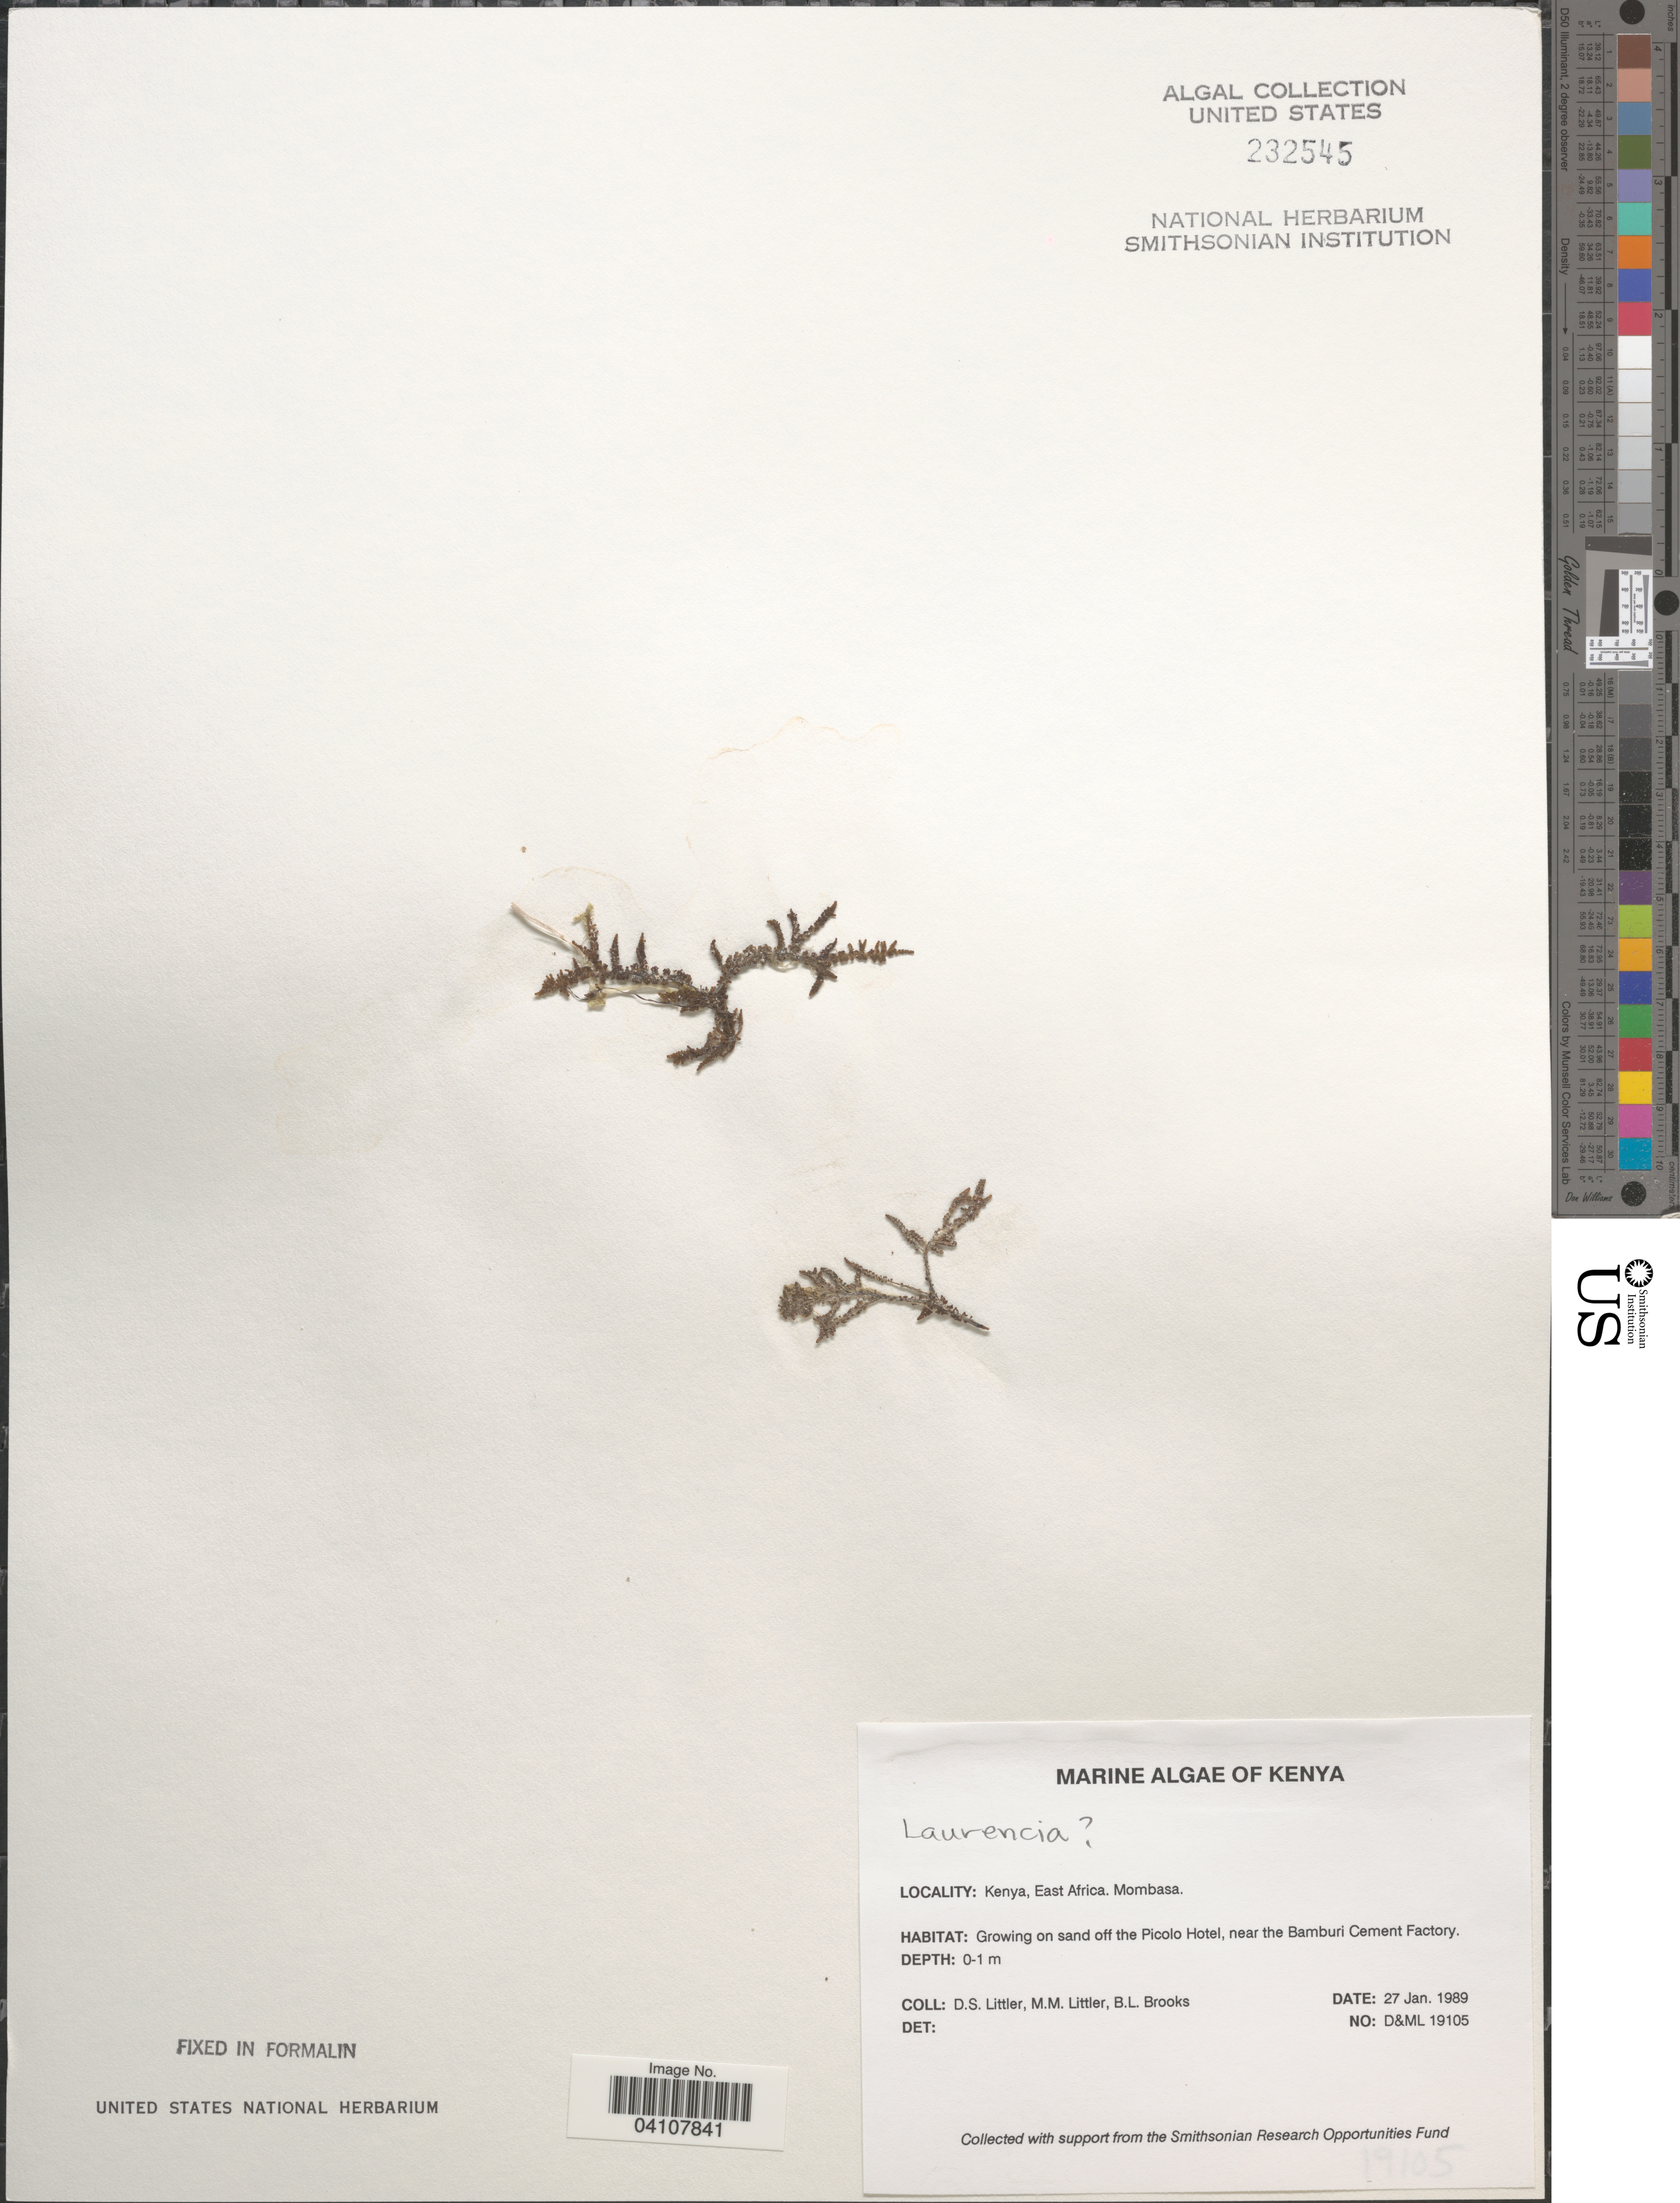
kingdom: Plantae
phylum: Rhodophyta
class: Florideophyceae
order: Ceramiales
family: Rhodomelaceae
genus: Laurencia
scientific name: Laurencia sp.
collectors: D. S. Littler & B. Brooks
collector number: D&ML19105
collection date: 1989-01-27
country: Kenya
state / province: Mombasa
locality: East Africa. On sand off the Picolo Hotel, near the Bamburi Cement Factory.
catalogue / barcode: US 232545